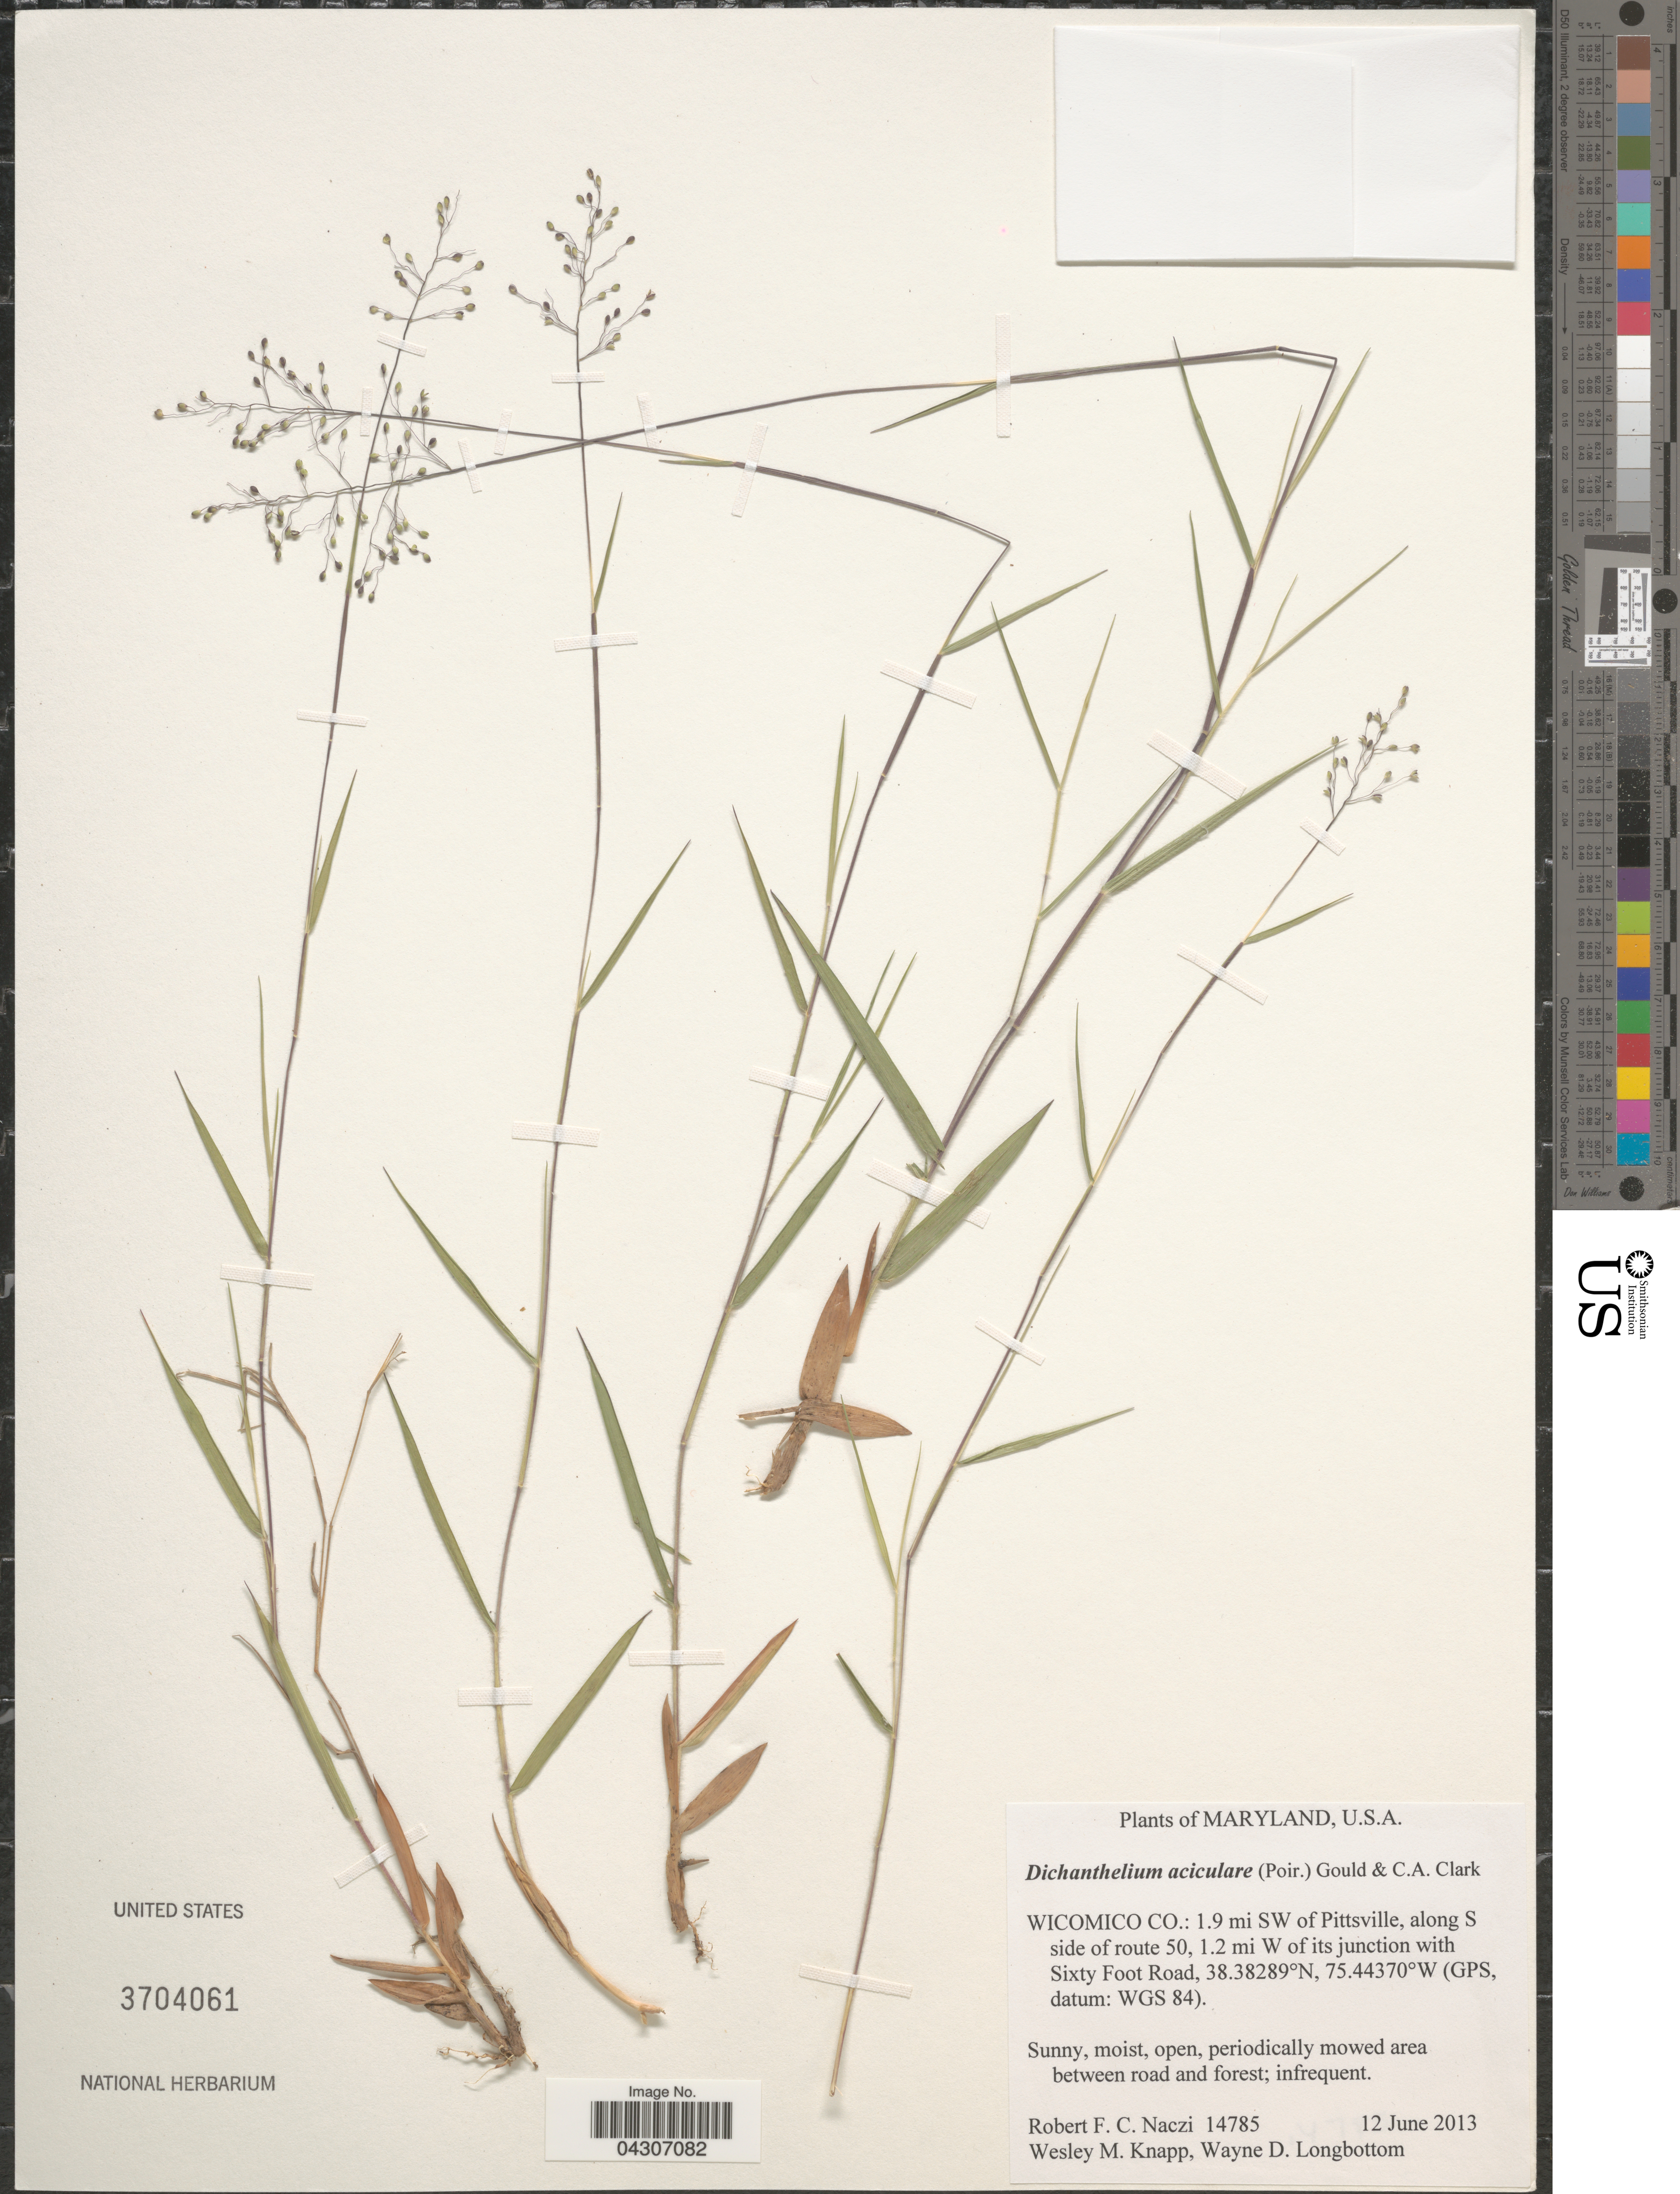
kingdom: Plantae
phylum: Tracheophyta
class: Liliopsida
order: Poales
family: Poaceae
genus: Dichanthelium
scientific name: Dichanthelium aciculare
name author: (Desv. ex Poir.) Gould & C.A. Clark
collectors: R. F. C. Naczi, W. Knapp & W. D. Longbottom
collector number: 14785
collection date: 2013-06-12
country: United States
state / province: Maryland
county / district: Wicomico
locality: Wicomico Co.: 1.9 mi SW of Pittsville, along S side of route 50, 1.2 mi W of its junction with Sixty Foot Road (GPS, datum: WGS 84).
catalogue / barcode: US 3704061